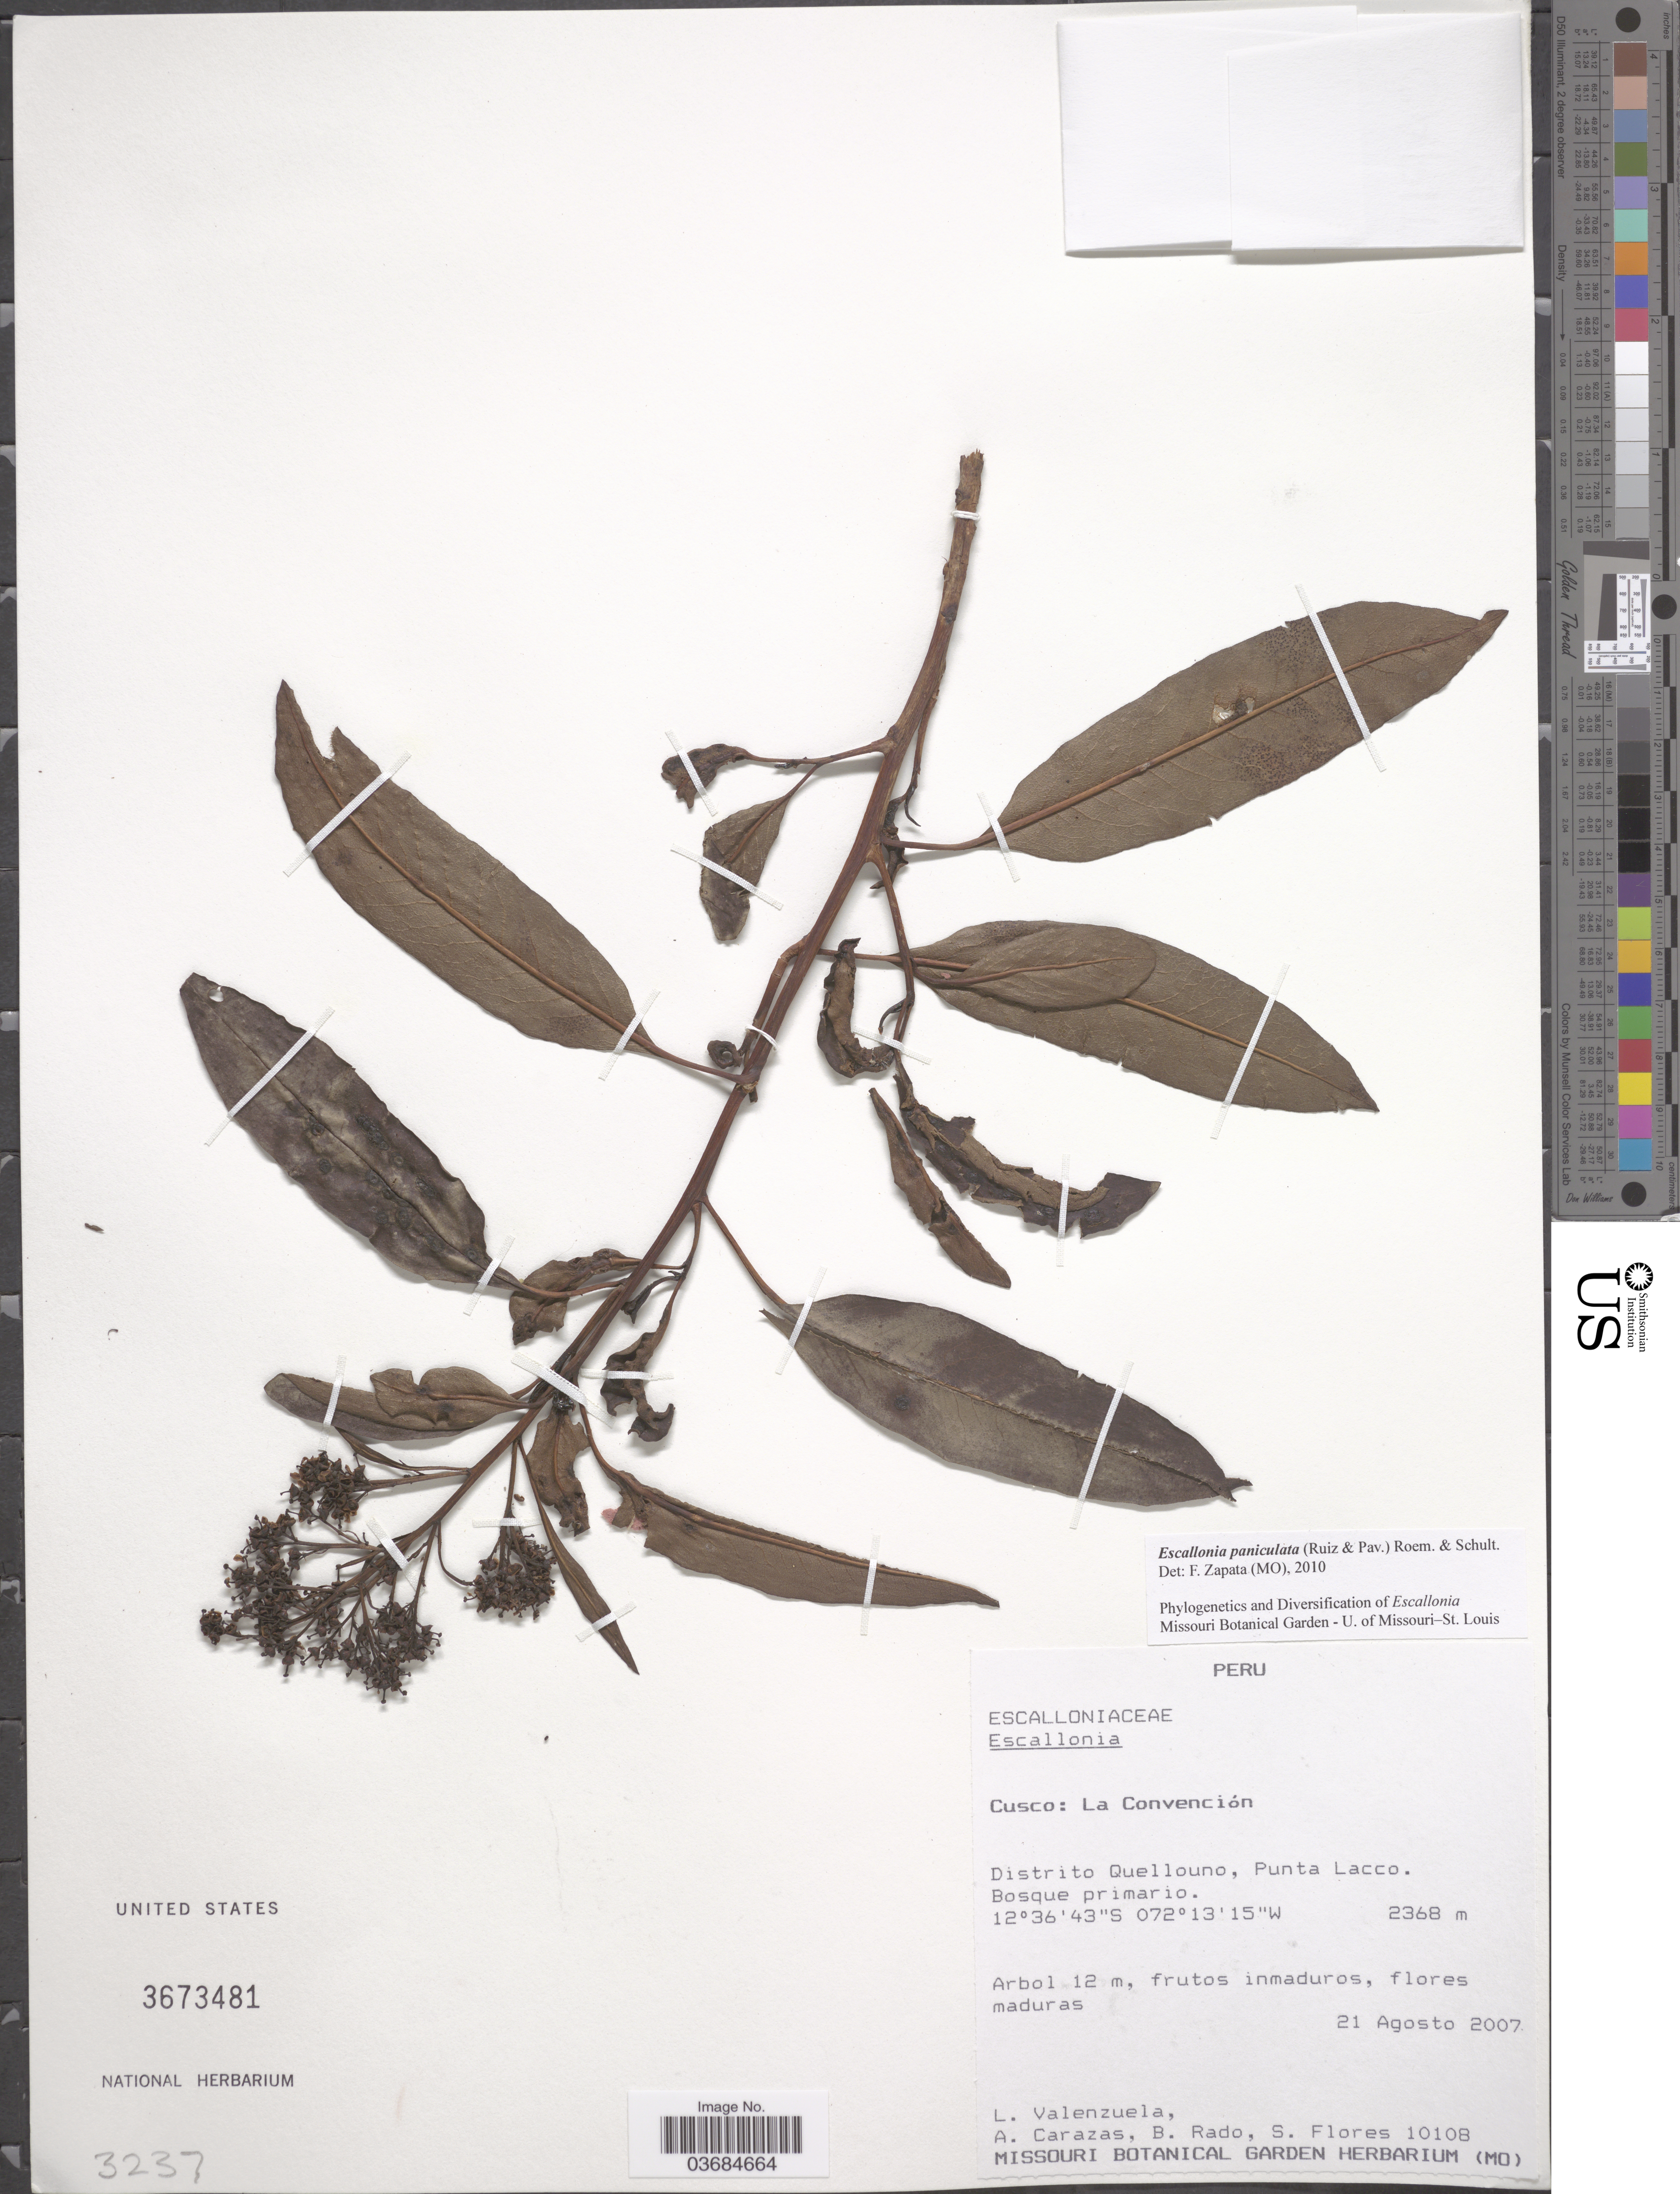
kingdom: Plantae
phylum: Tracheophyta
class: Magnoliopsida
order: Escalloniales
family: Escalloniaceae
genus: Escallonia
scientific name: Escallonia paniculata var. paniculata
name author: (Ruiz & Pav.) Roem. & Schult.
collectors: L. Valenzuela, A. Carazas, B. Rado & M. Flores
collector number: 10108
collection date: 2007-08-21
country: Peru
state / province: Cusco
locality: La Convención. Distrito Quellouno, Punta Lacco. Bosque primario.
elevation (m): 2368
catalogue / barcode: US 3673481